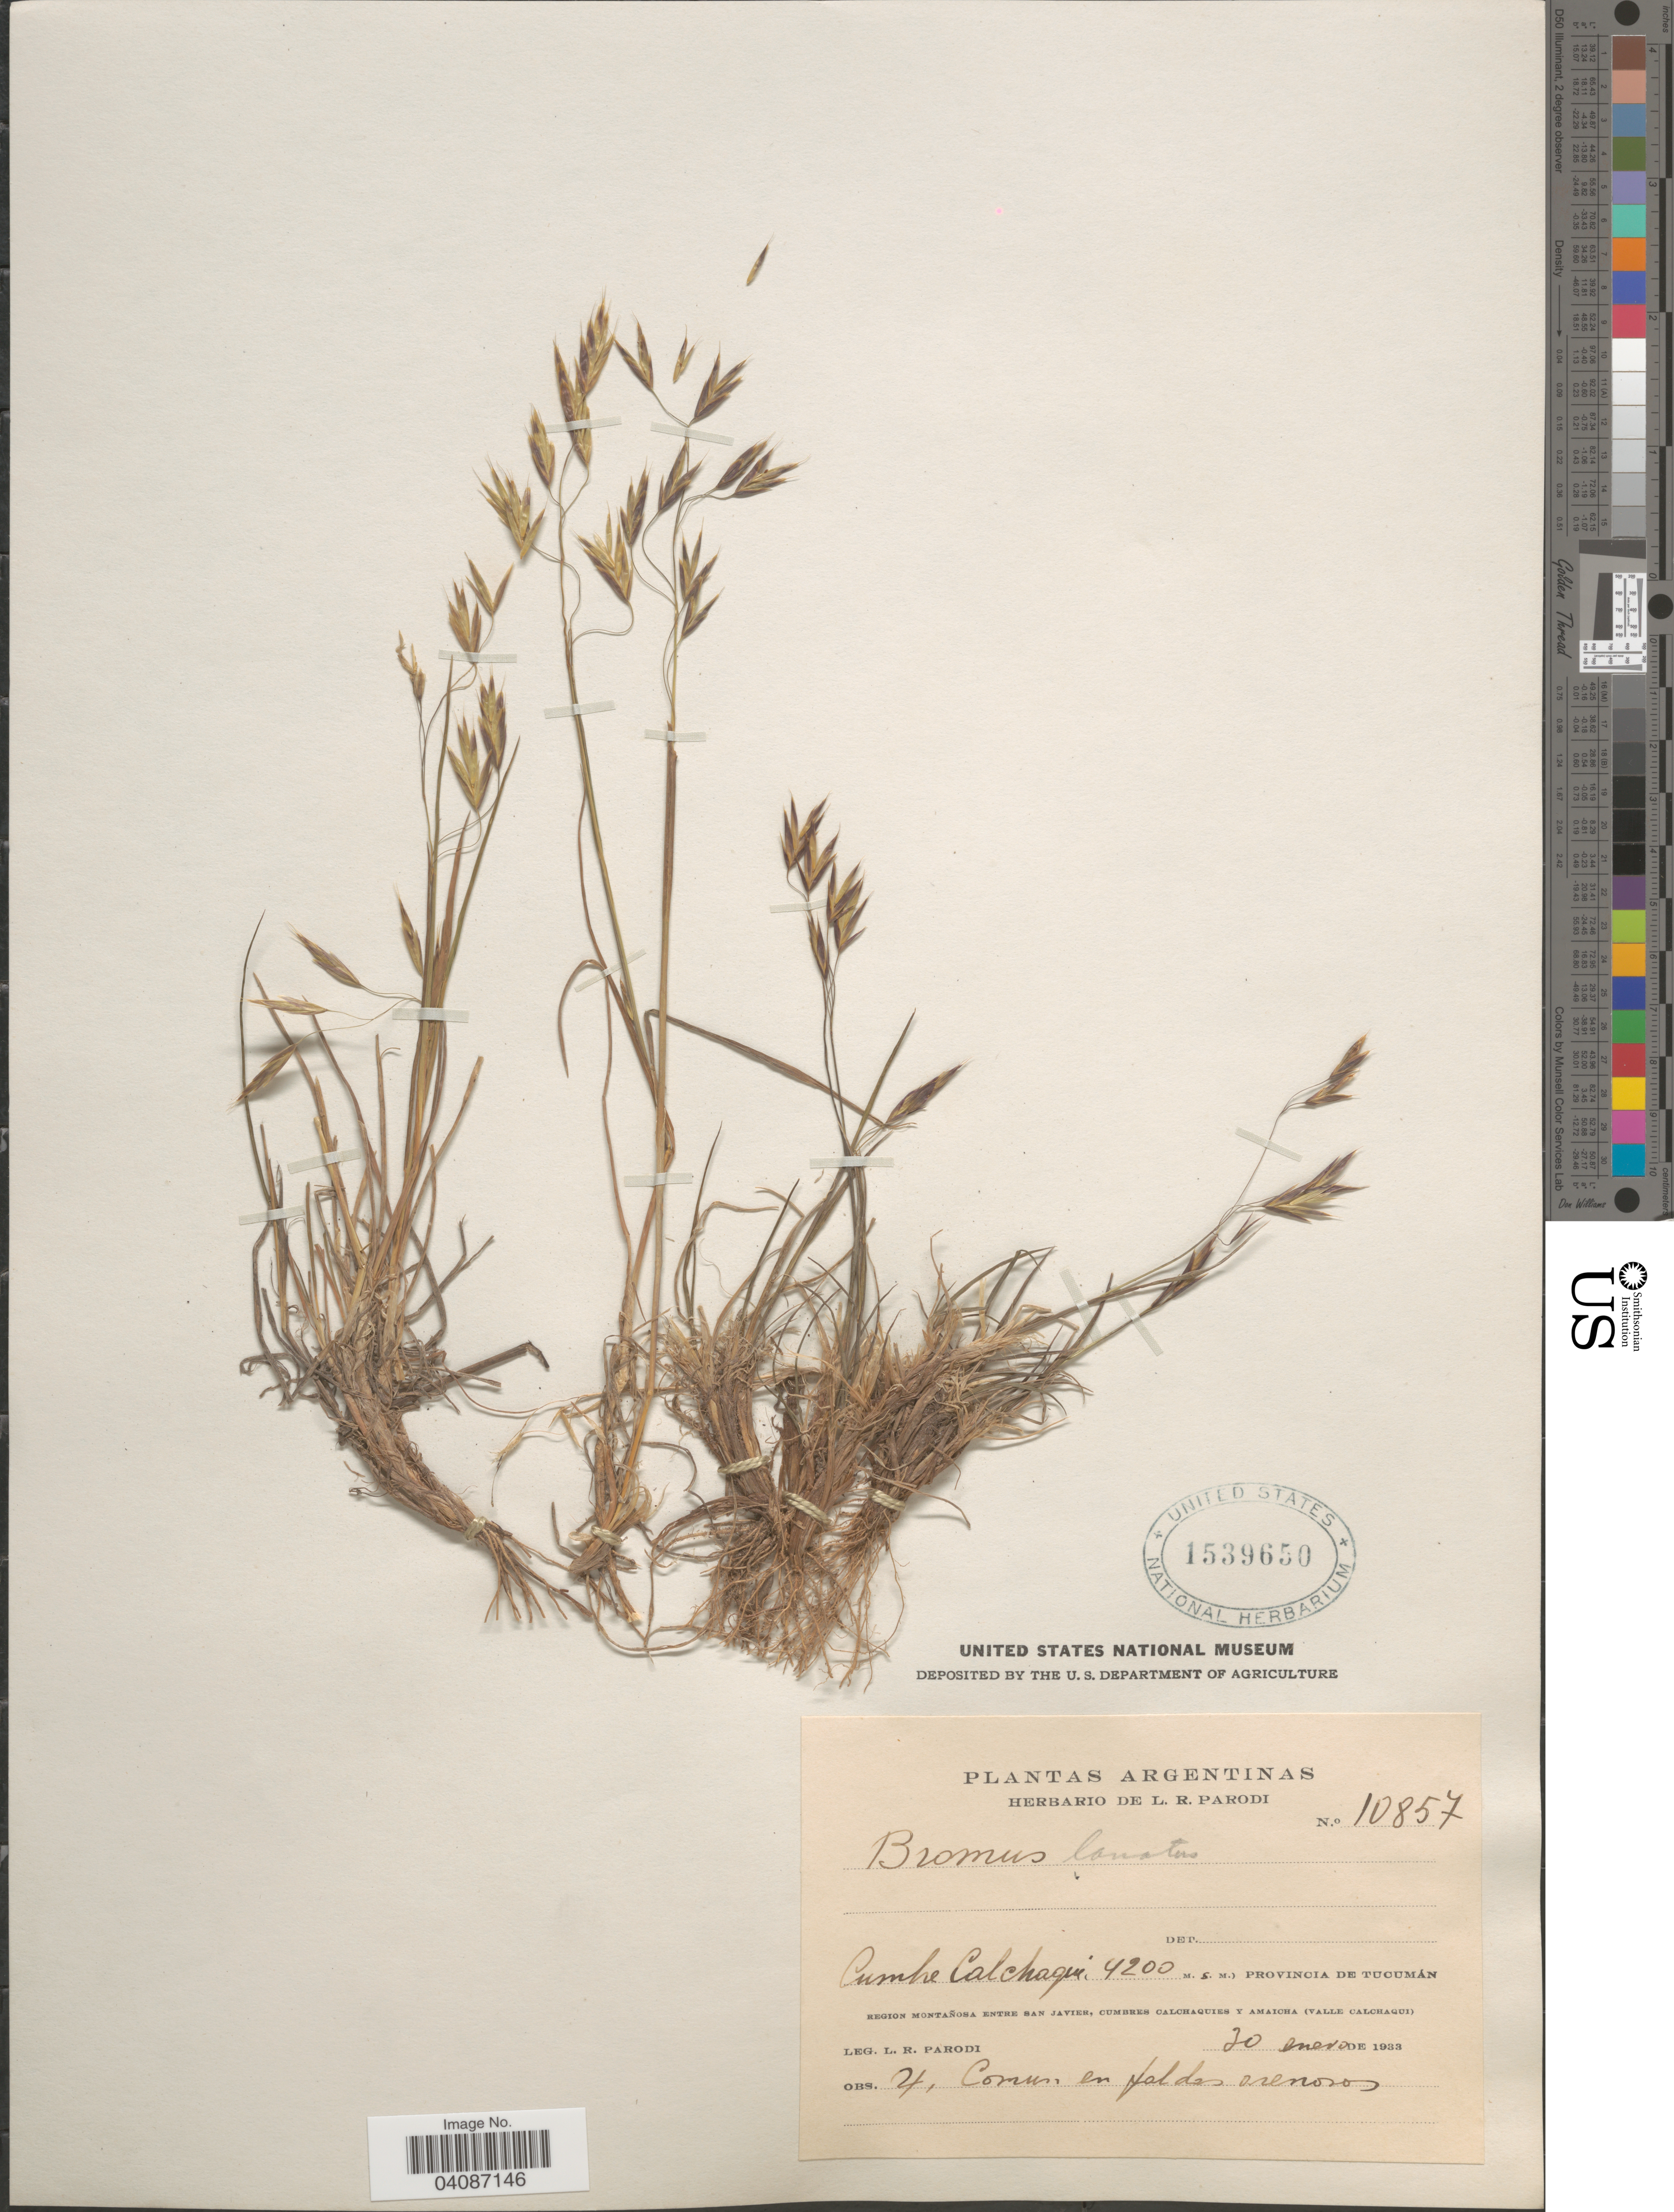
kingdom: Plantae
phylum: Tracheophyta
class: Liliopsida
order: Poales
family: Poaceae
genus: Bromus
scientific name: Bromus lanatus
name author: Kunth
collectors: L. R. Parodi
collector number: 10857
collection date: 1933-01-30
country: Argentina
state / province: Tucuman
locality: Cumbre Calchaqui. Region montañosa entre San Javier, cumbres Calchaquies y Amaicha (Valle Calchaqui).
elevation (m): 4200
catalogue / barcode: US 1539650